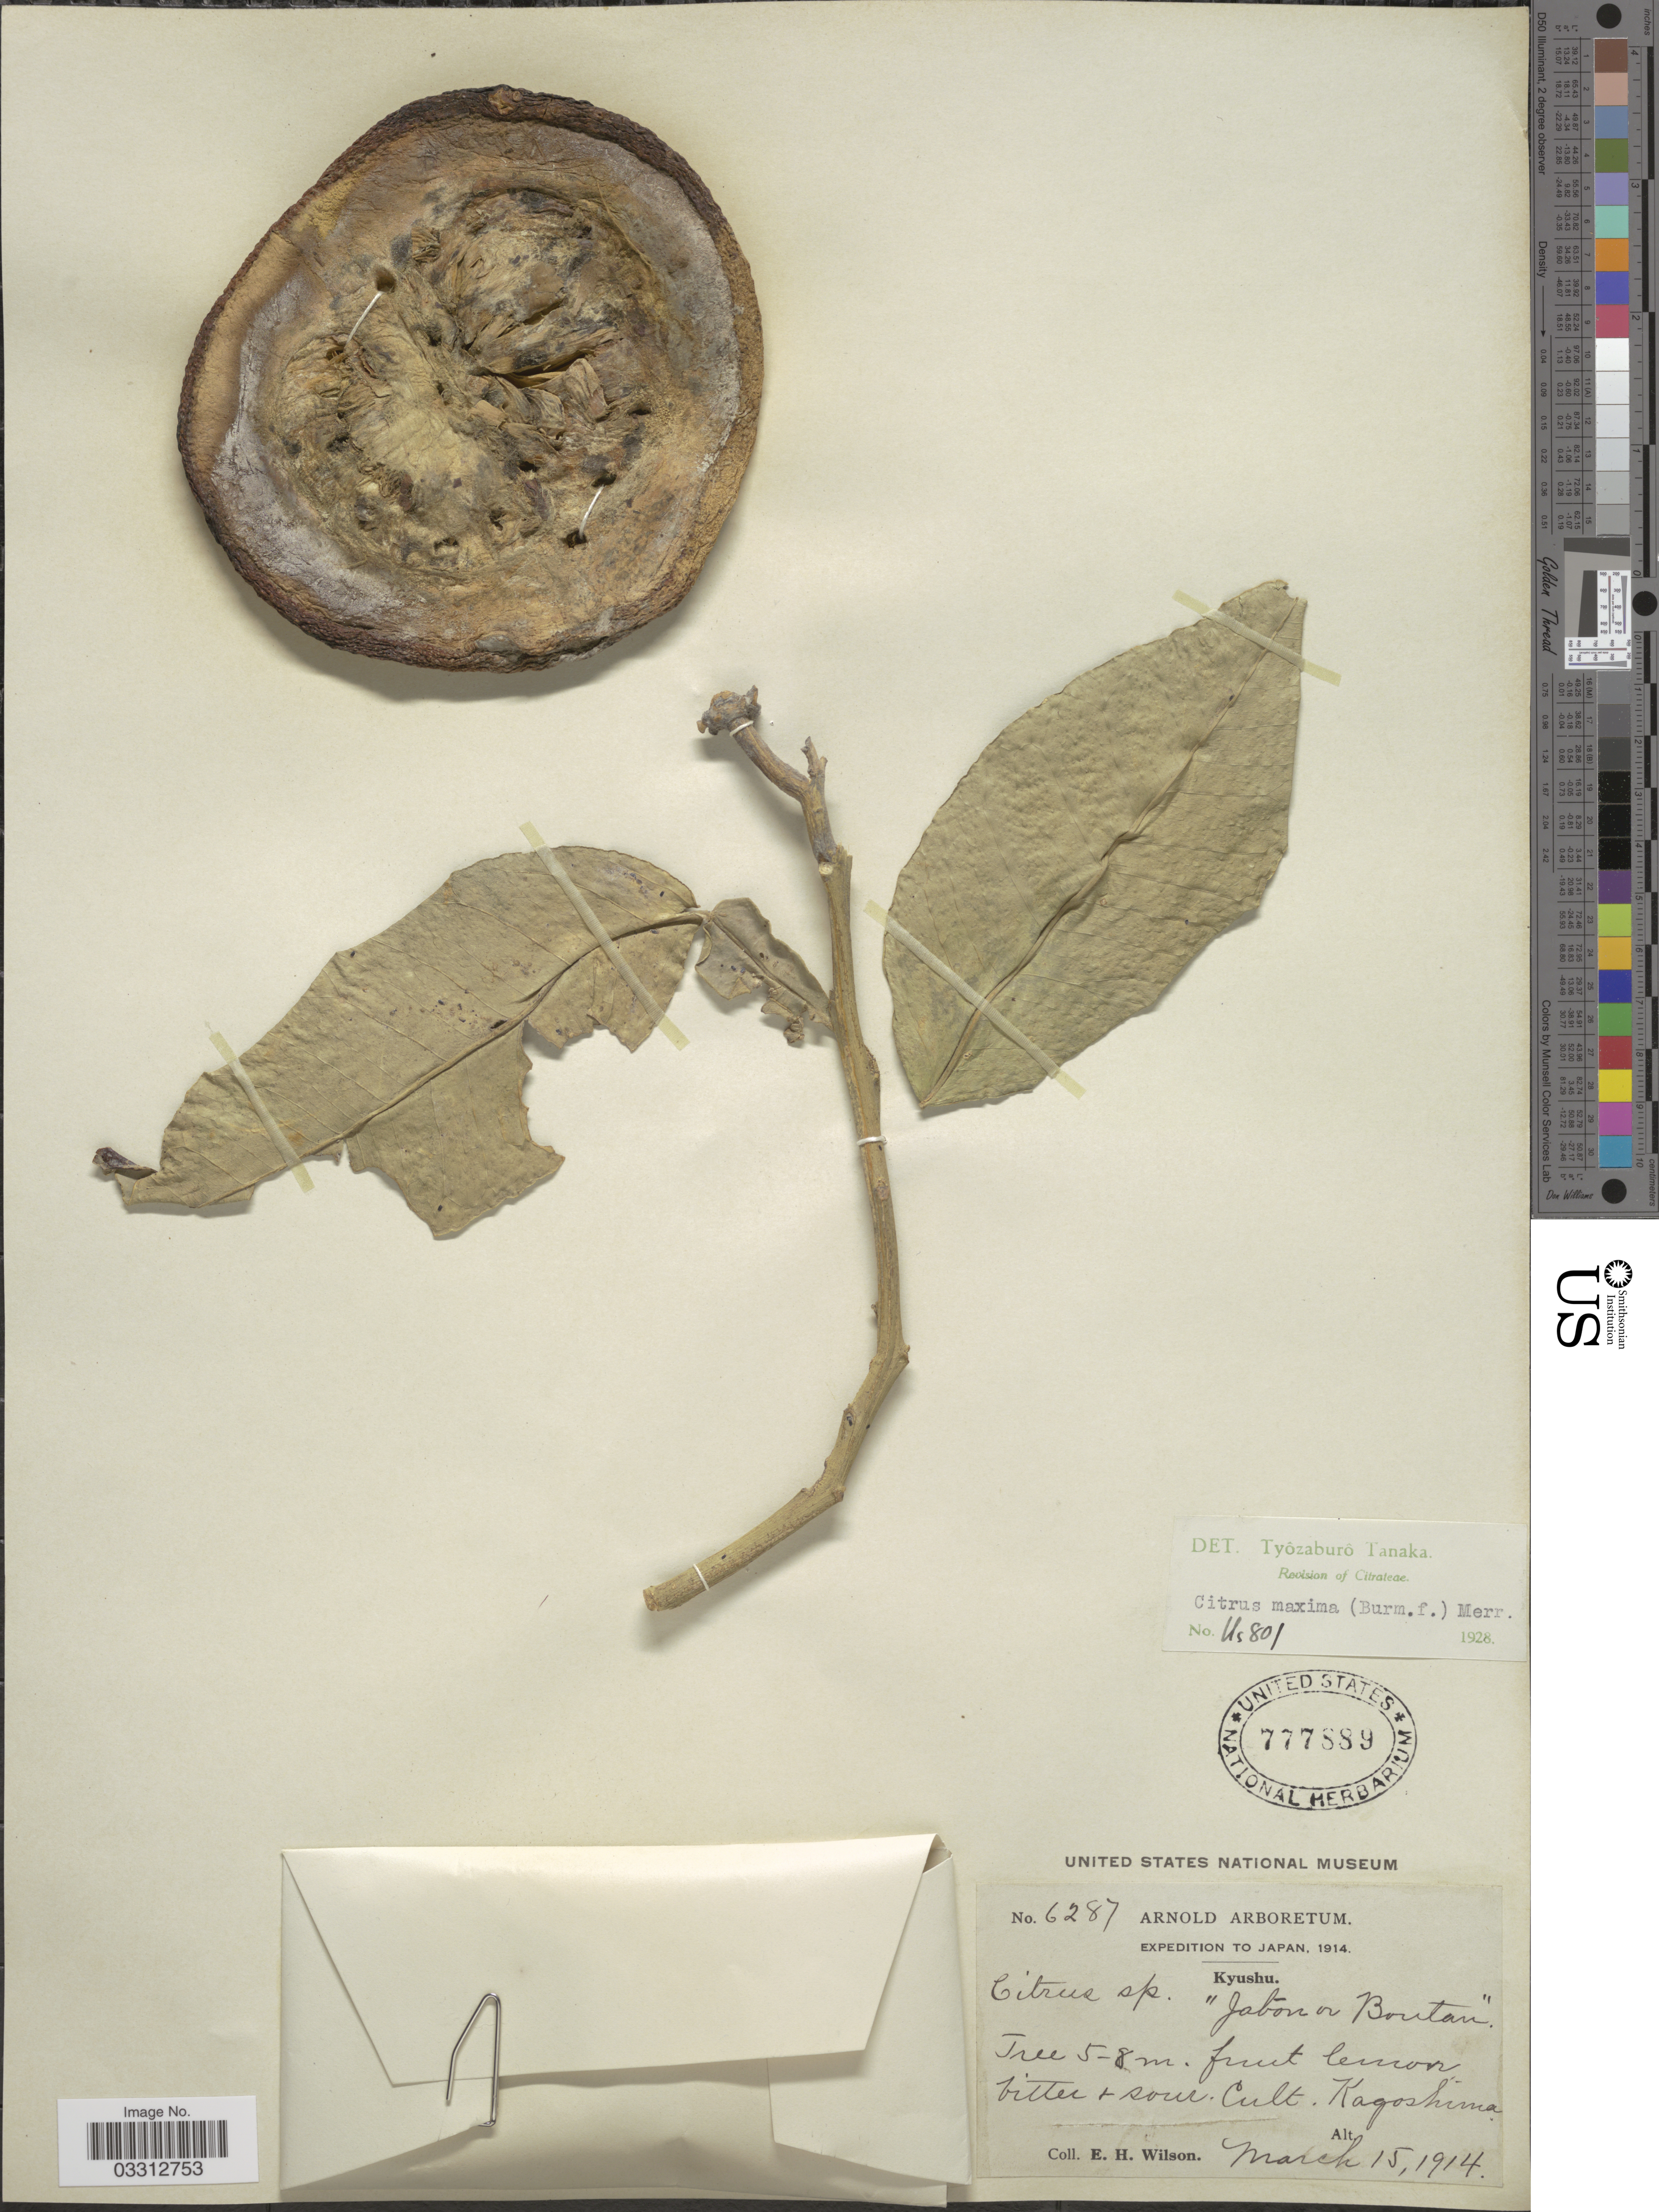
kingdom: Plantae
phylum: Tracheophyta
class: Magnoliopsida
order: Sapindales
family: Rutaceae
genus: Citrus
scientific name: Citrus maxima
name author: (Burm.) Merr.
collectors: E. Wilson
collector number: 6287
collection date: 1914-03-15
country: Japan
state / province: Kagosima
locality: Kyushu. Kagoshima.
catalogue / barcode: US 777889